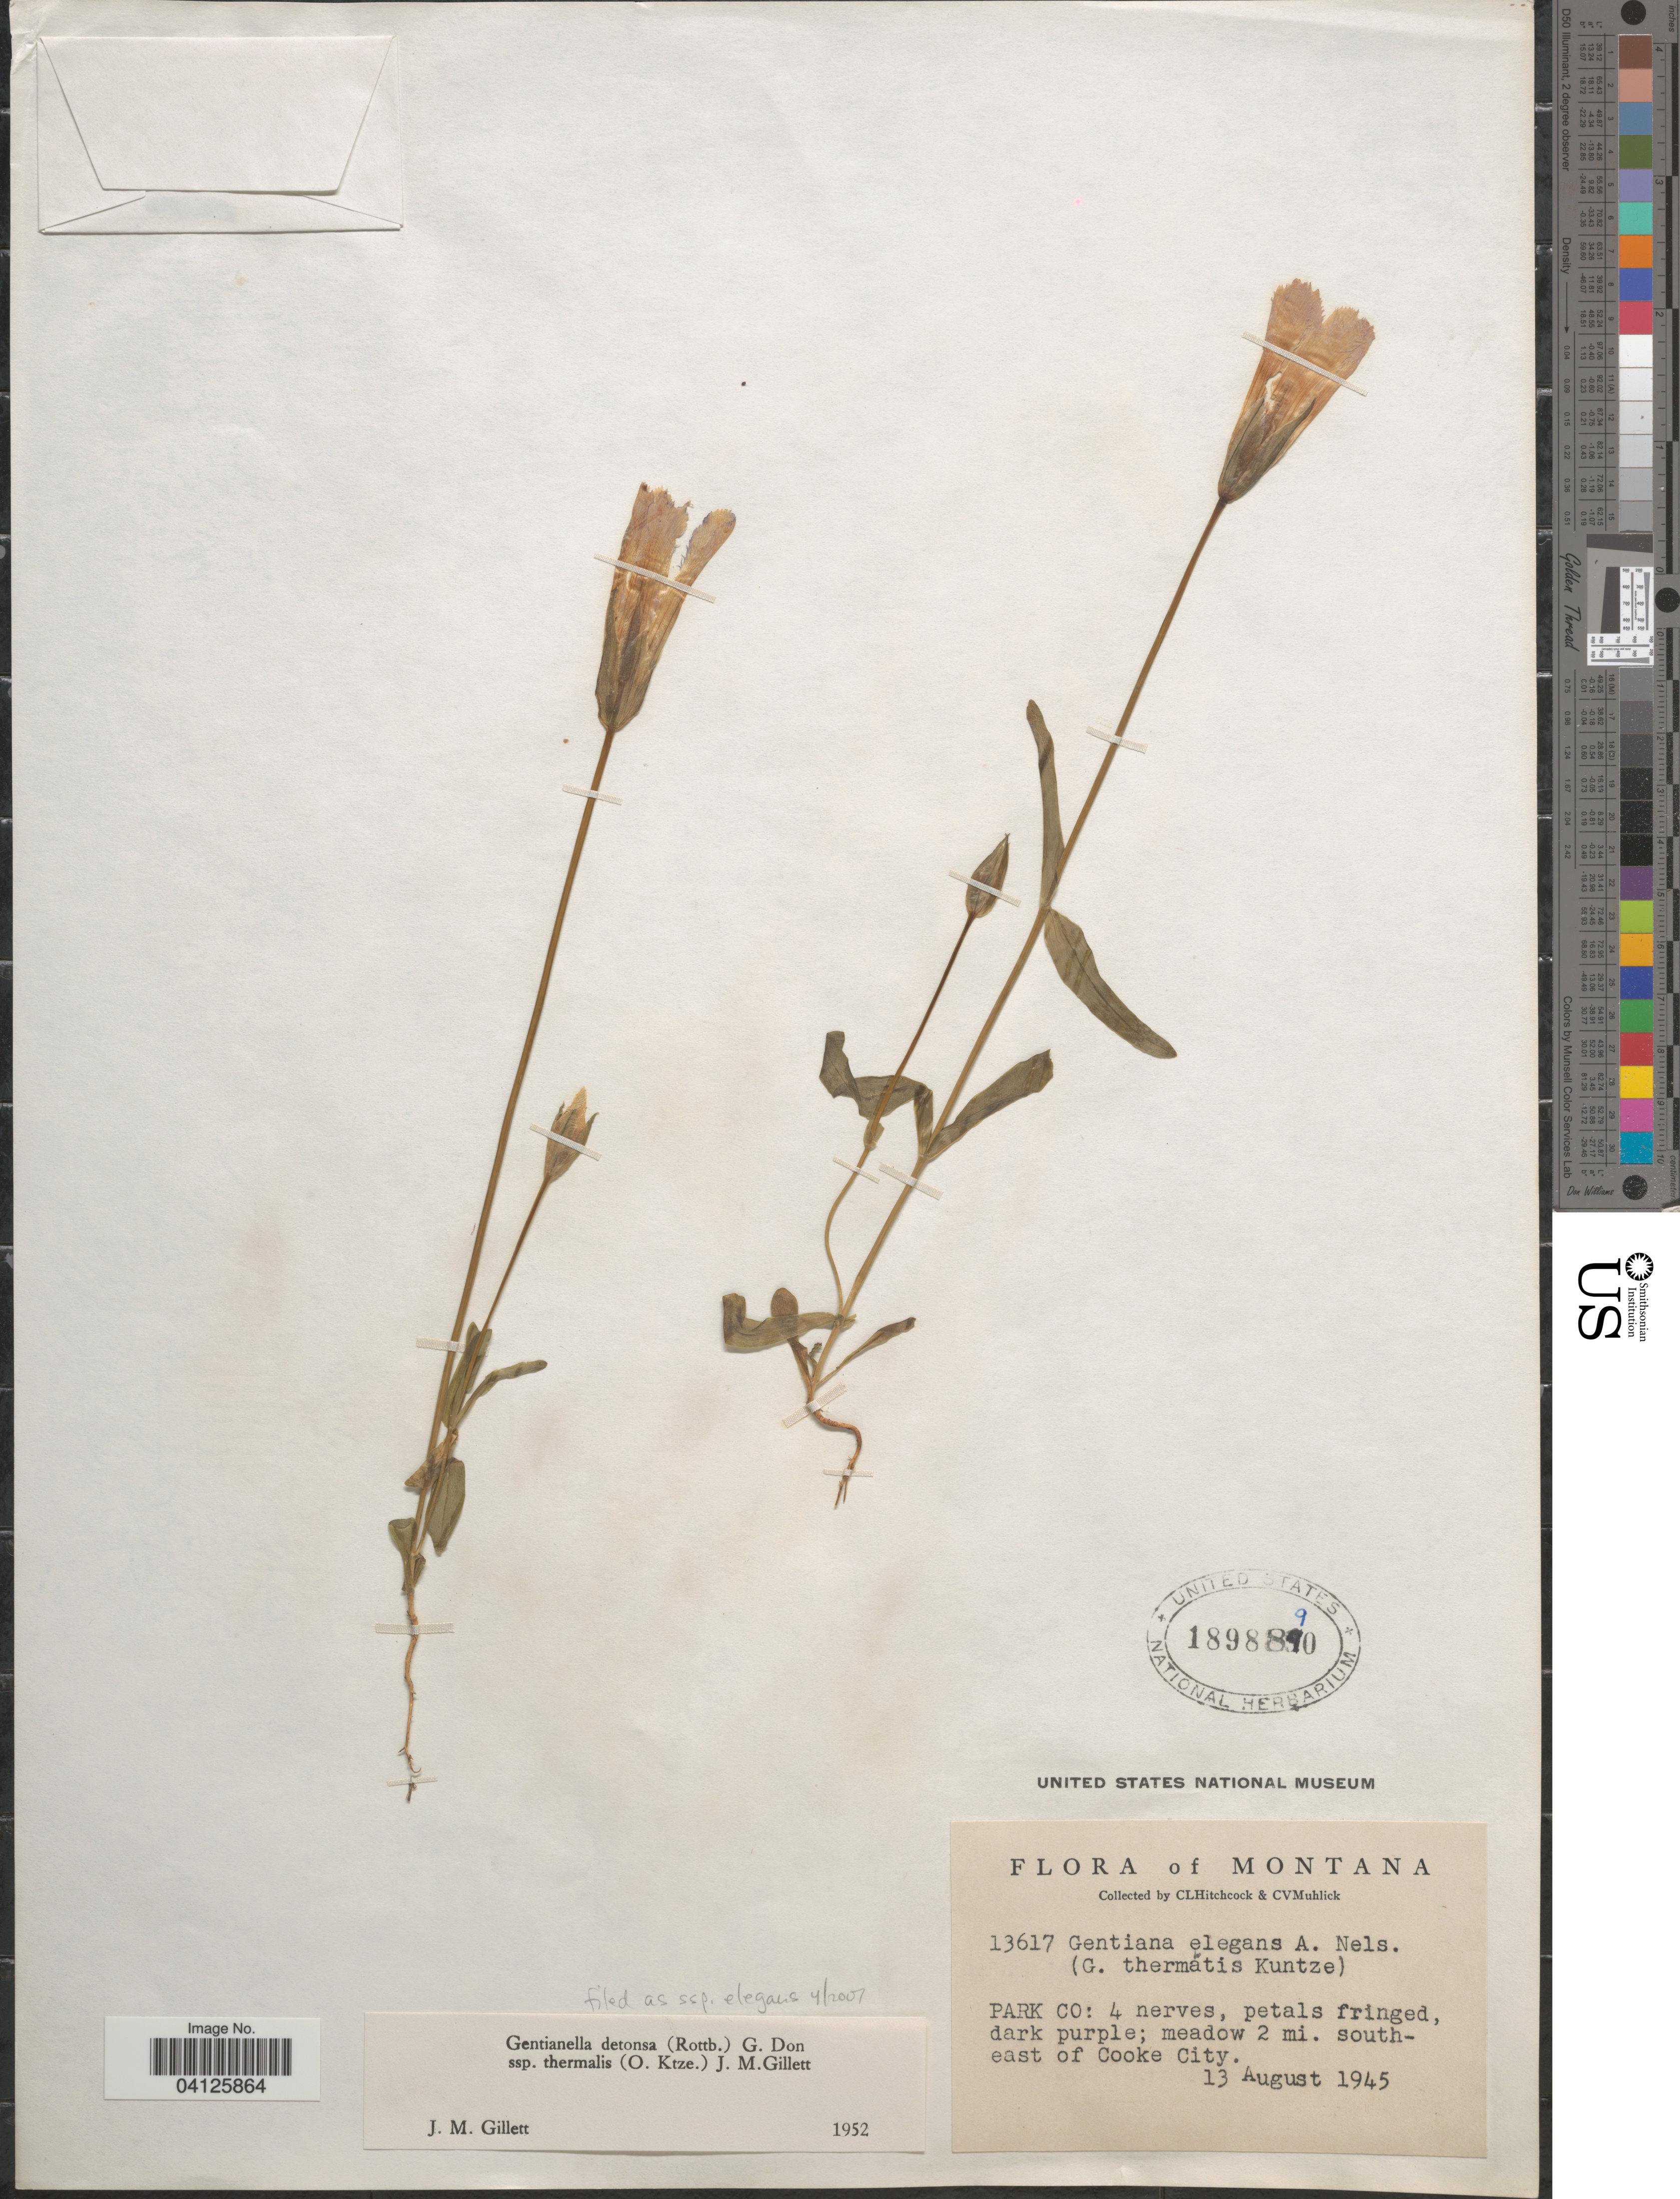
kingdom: Plantae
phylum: Tracheophyta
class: Magnoliopsida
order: Gentianales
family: Gentianaceae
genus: Gentianella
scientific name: Gentianella detonsa subsp. elegans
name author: (A. Gray) J.M. Gillett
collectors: C. L. Hitchcock & C. V. Muhlick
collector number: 13617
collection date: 1945-08-13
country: United States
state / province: Montana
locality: Park Co: meadow 2 mi. southeast of Cooke City.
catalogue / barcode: US 1898890